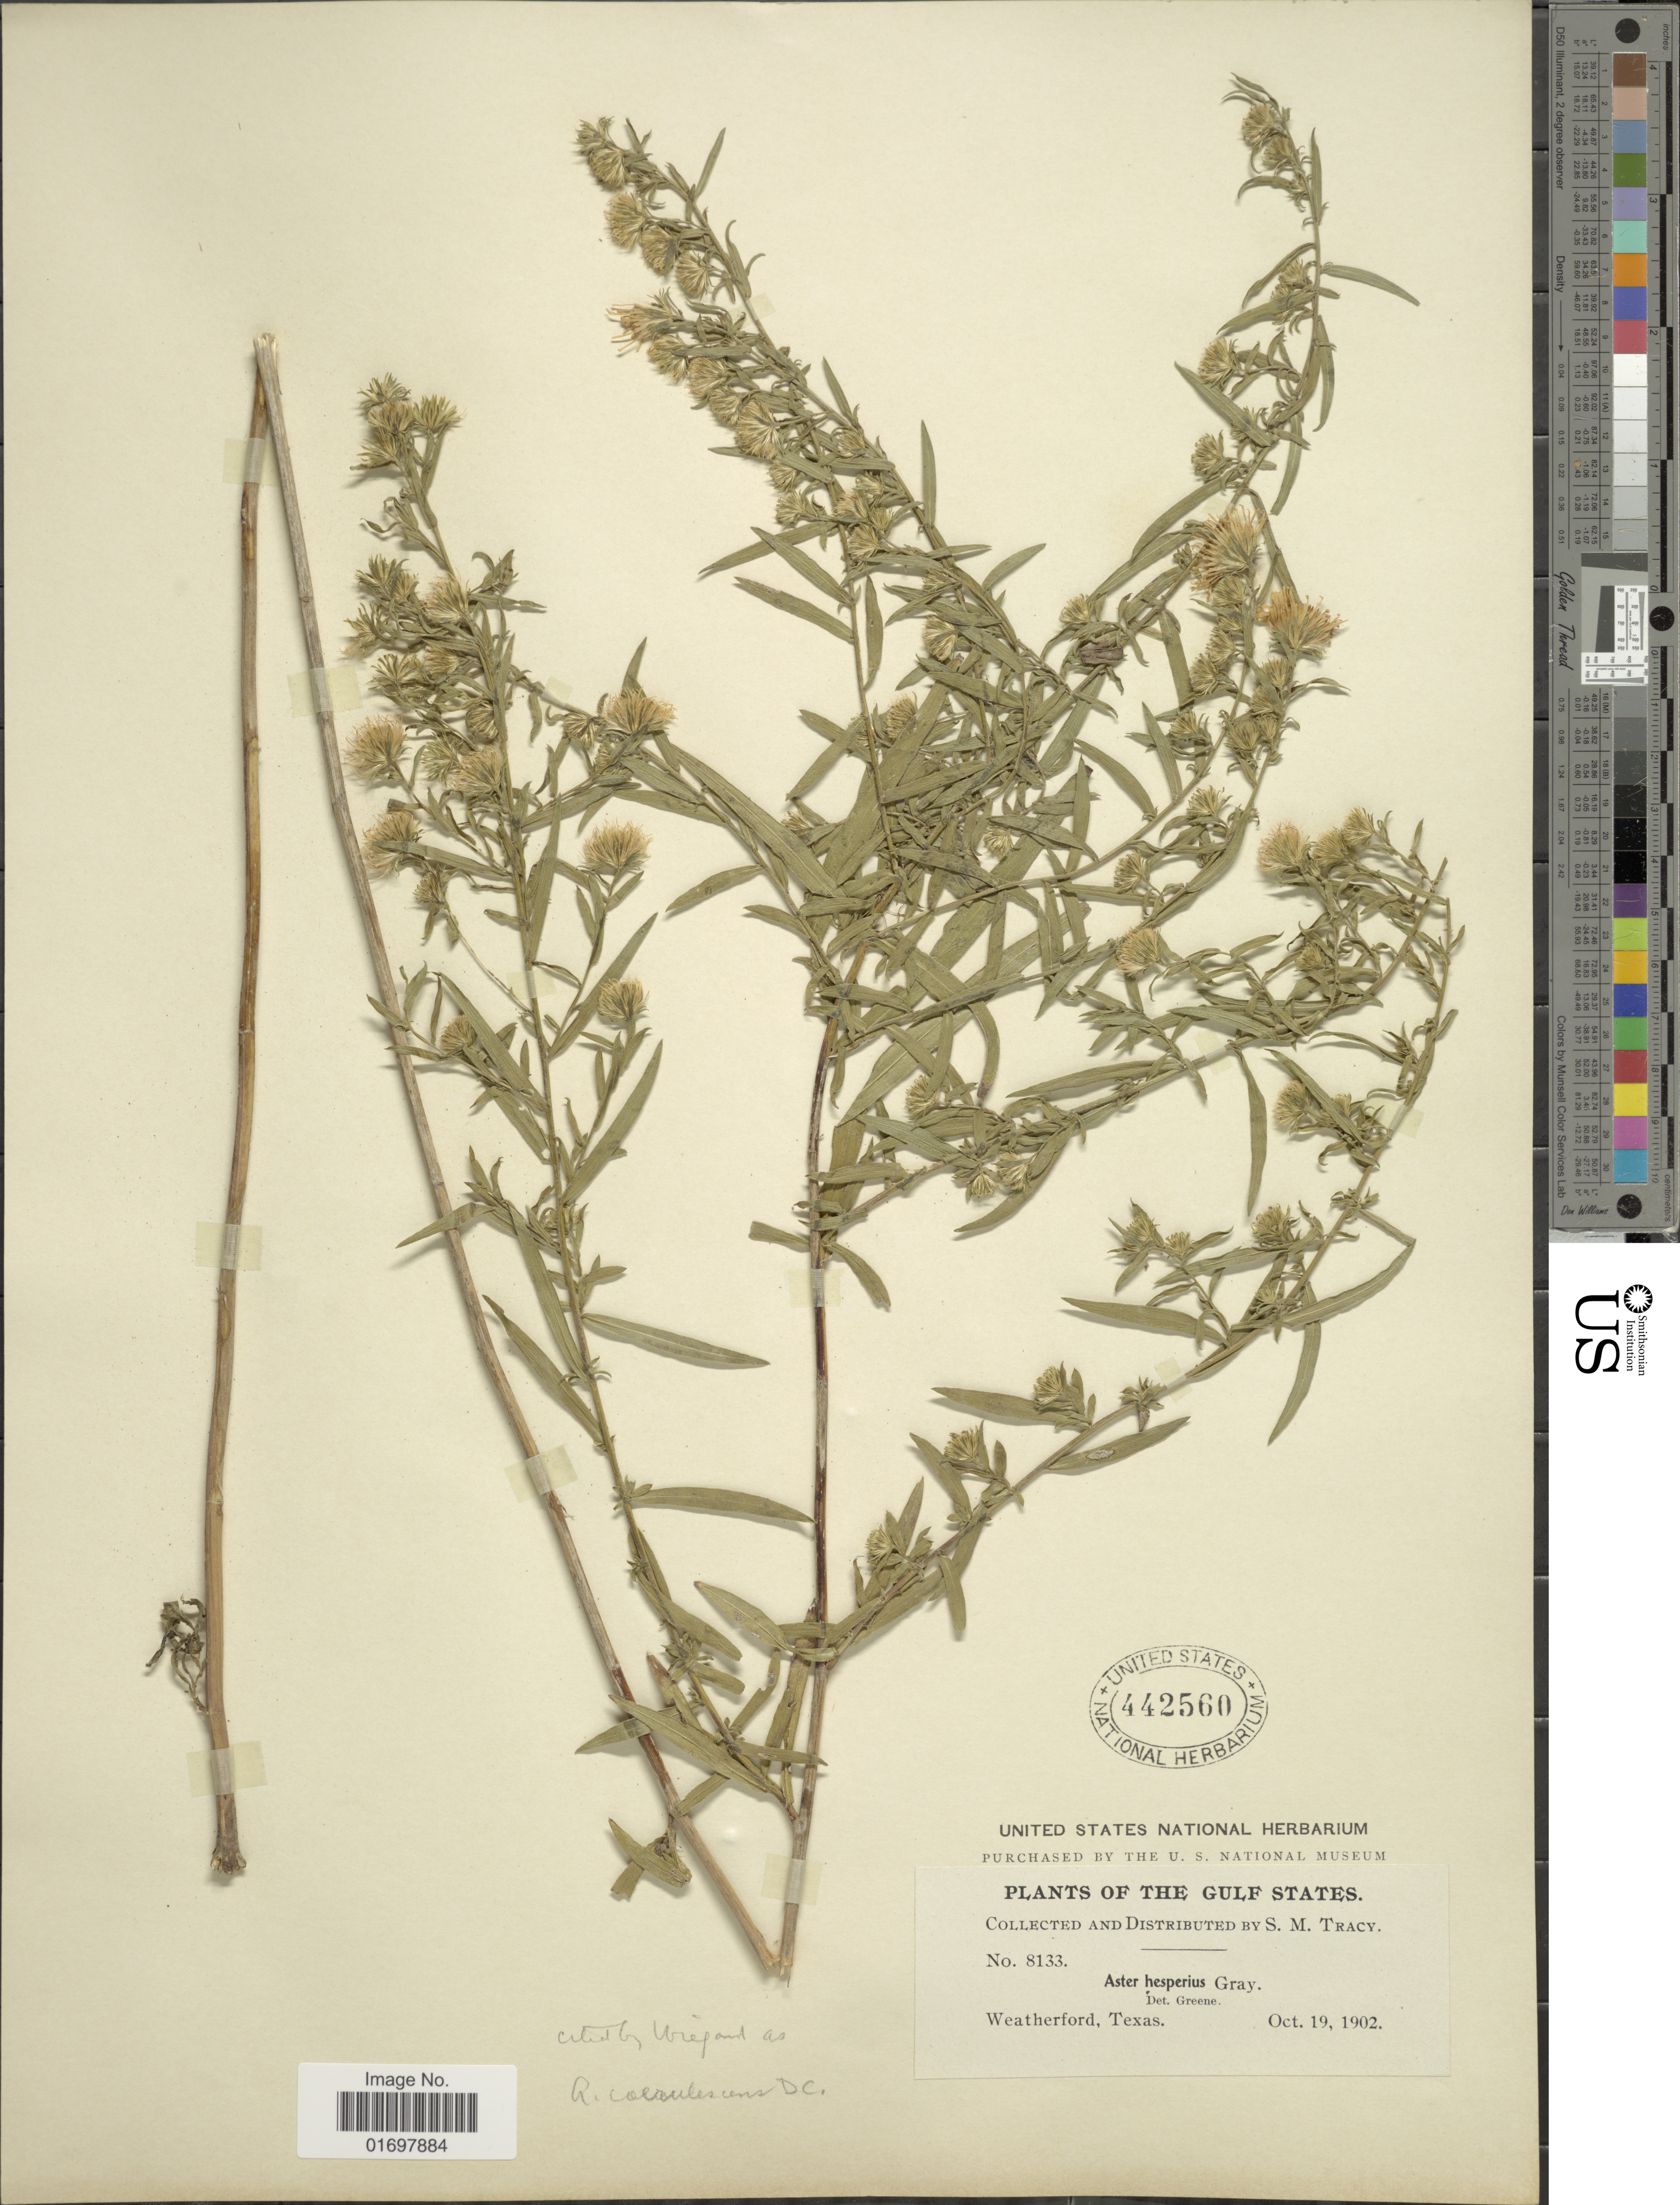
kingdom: Plantae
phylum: Tracheophyta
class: Magnoliopsida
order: Asterales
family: Asteraceae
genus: Symphyotrichum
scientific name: Symphyotrichum lanceolatum var. hesperium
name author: (A. Gray) G.L. Nesom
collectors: S. M. Tracy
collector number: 8133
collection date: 1902-10-19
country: United States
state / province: Texas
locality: Weatherford, Texas. The gulf States.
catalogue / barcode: US 442560